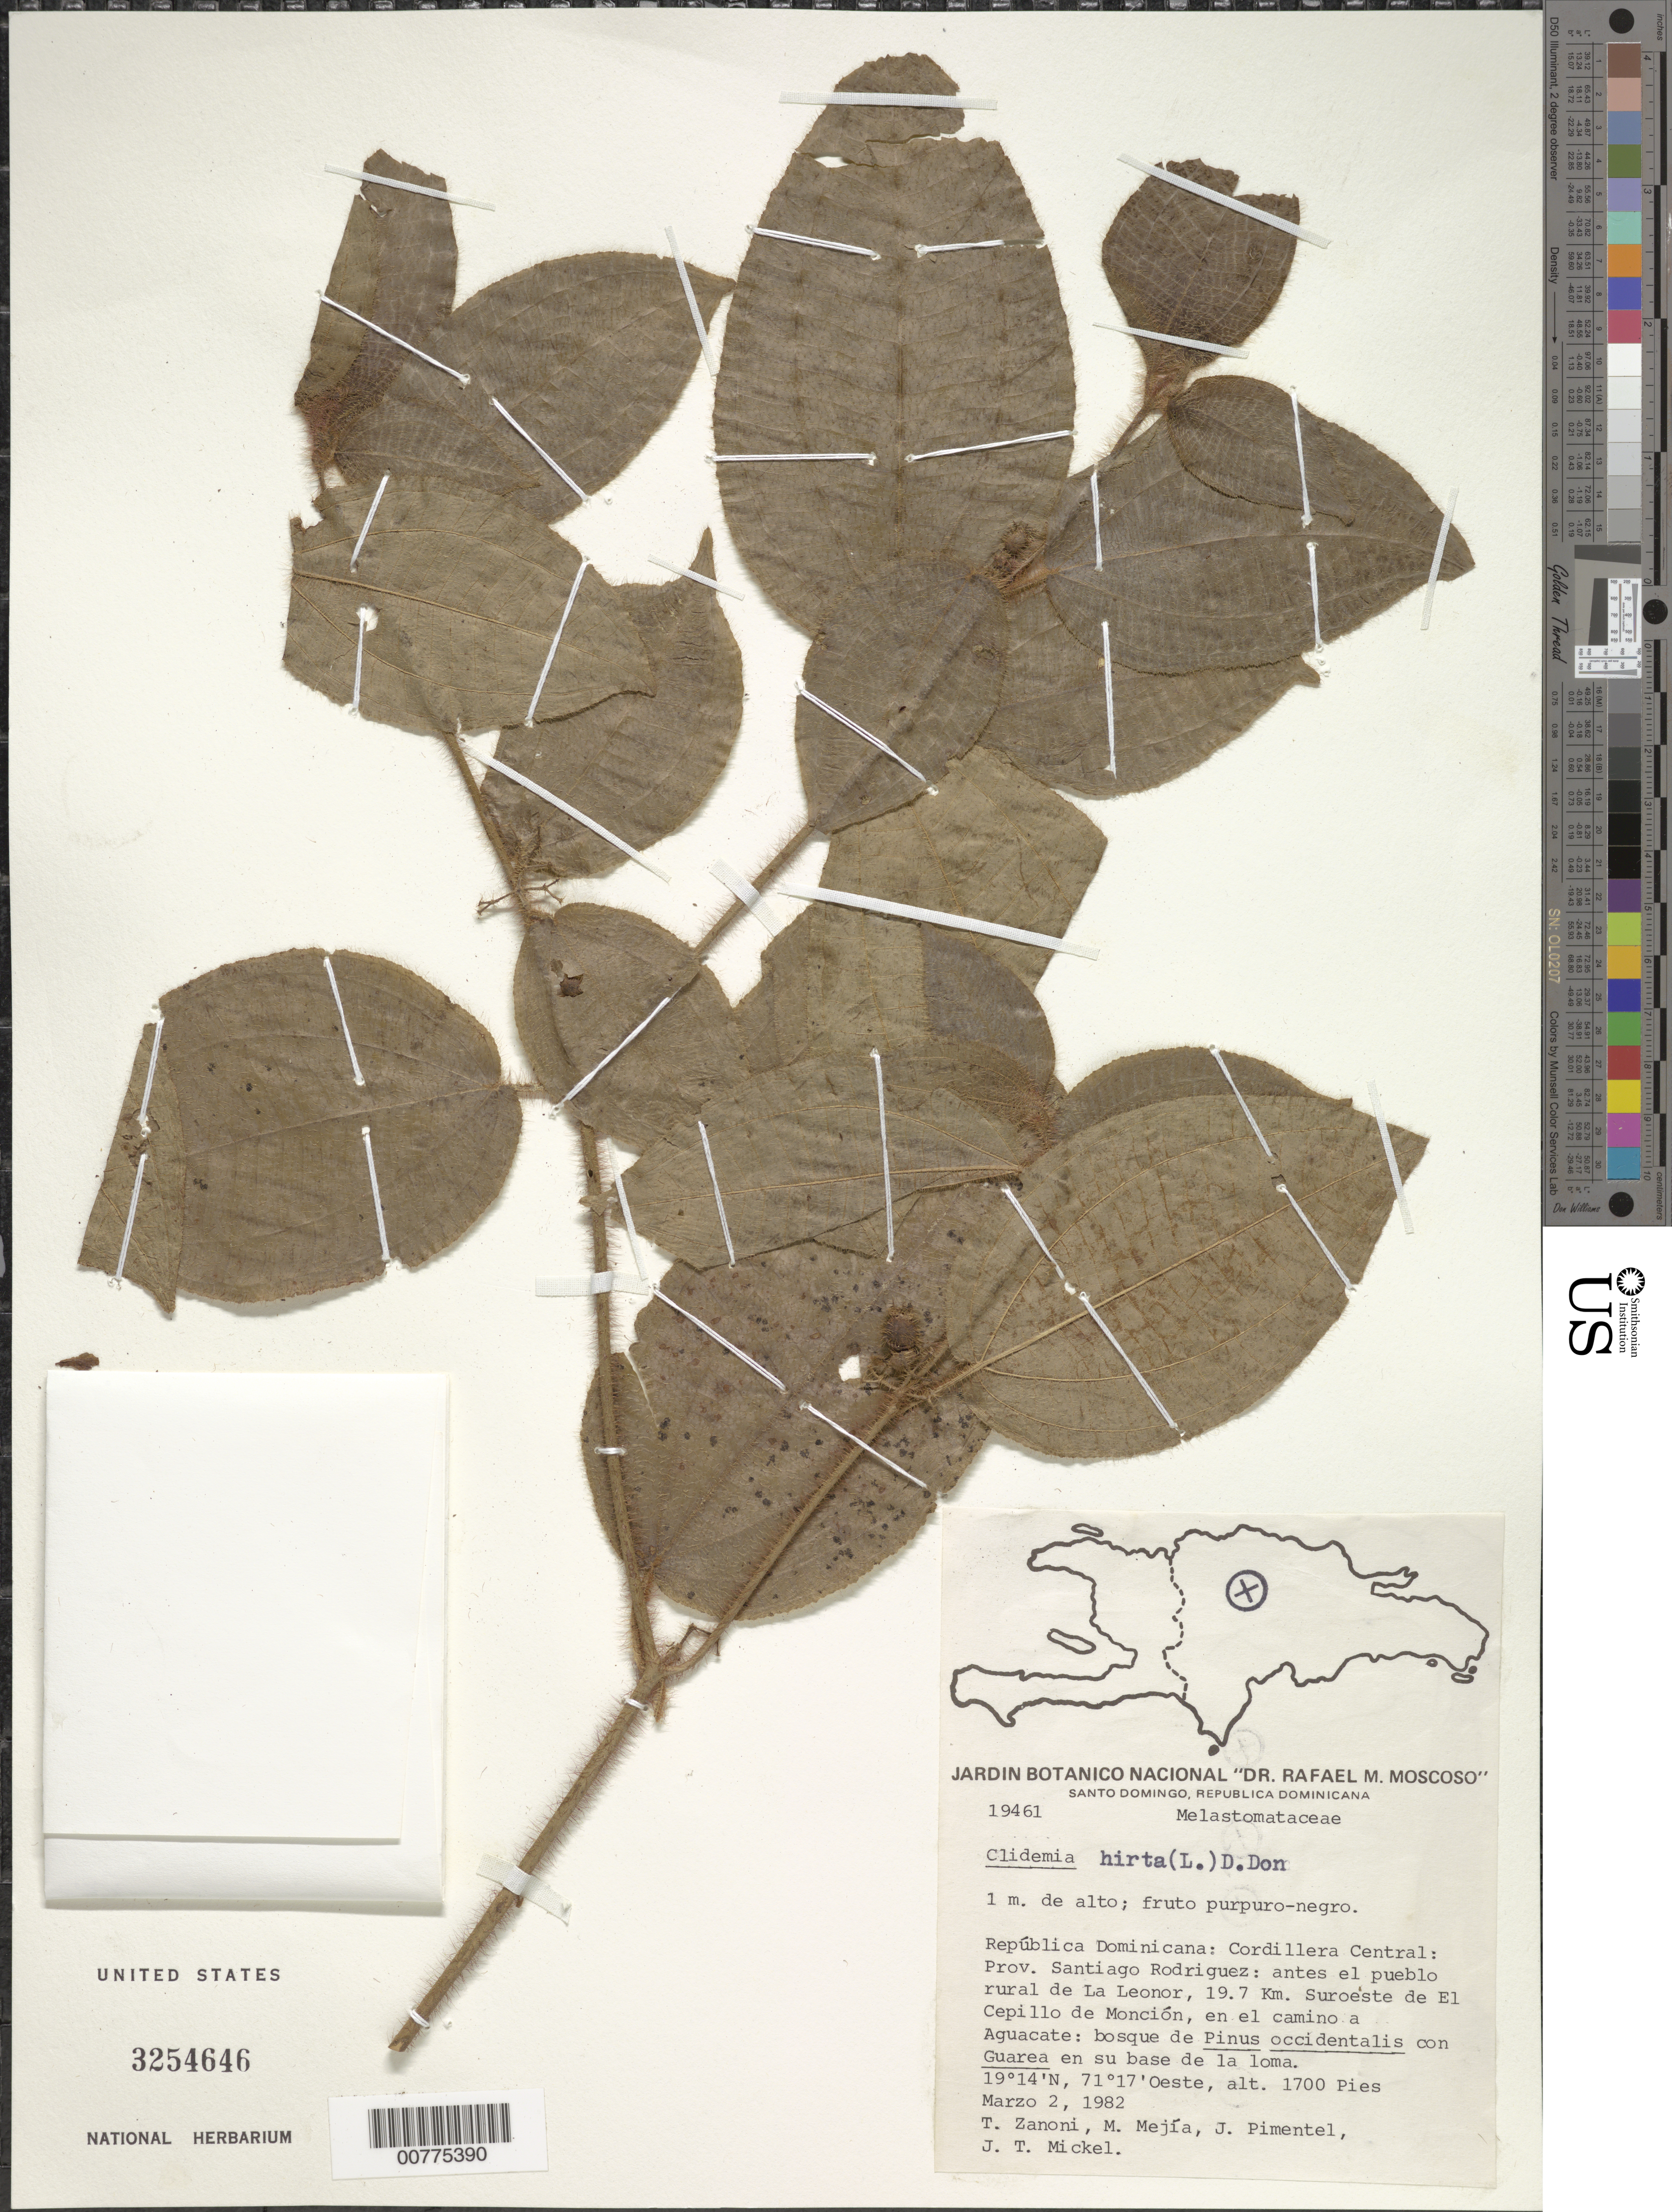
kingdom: Plantae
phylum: Tracheophyta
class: Magnoliopsida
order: Myrtales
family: Melastomataceae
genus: Clidemia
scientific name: Clidemia hirta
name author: (L.) D. Don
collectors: T. A. Zanoni, M. Mejia & J. Pimentel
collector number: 19461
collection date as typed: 02 Mar 1982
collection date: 1982-03-02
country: Dominican Republic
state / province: Santiago Rodríguez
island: Hispaniola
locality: Cordillera Central, before La Leonor village, 19.7 km, southwest of El Cepillo de Monción, in road to Aguacate.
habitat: Pinus occidentalis forest with Guarea in hill base.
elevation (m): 518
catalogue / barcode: US 3254646